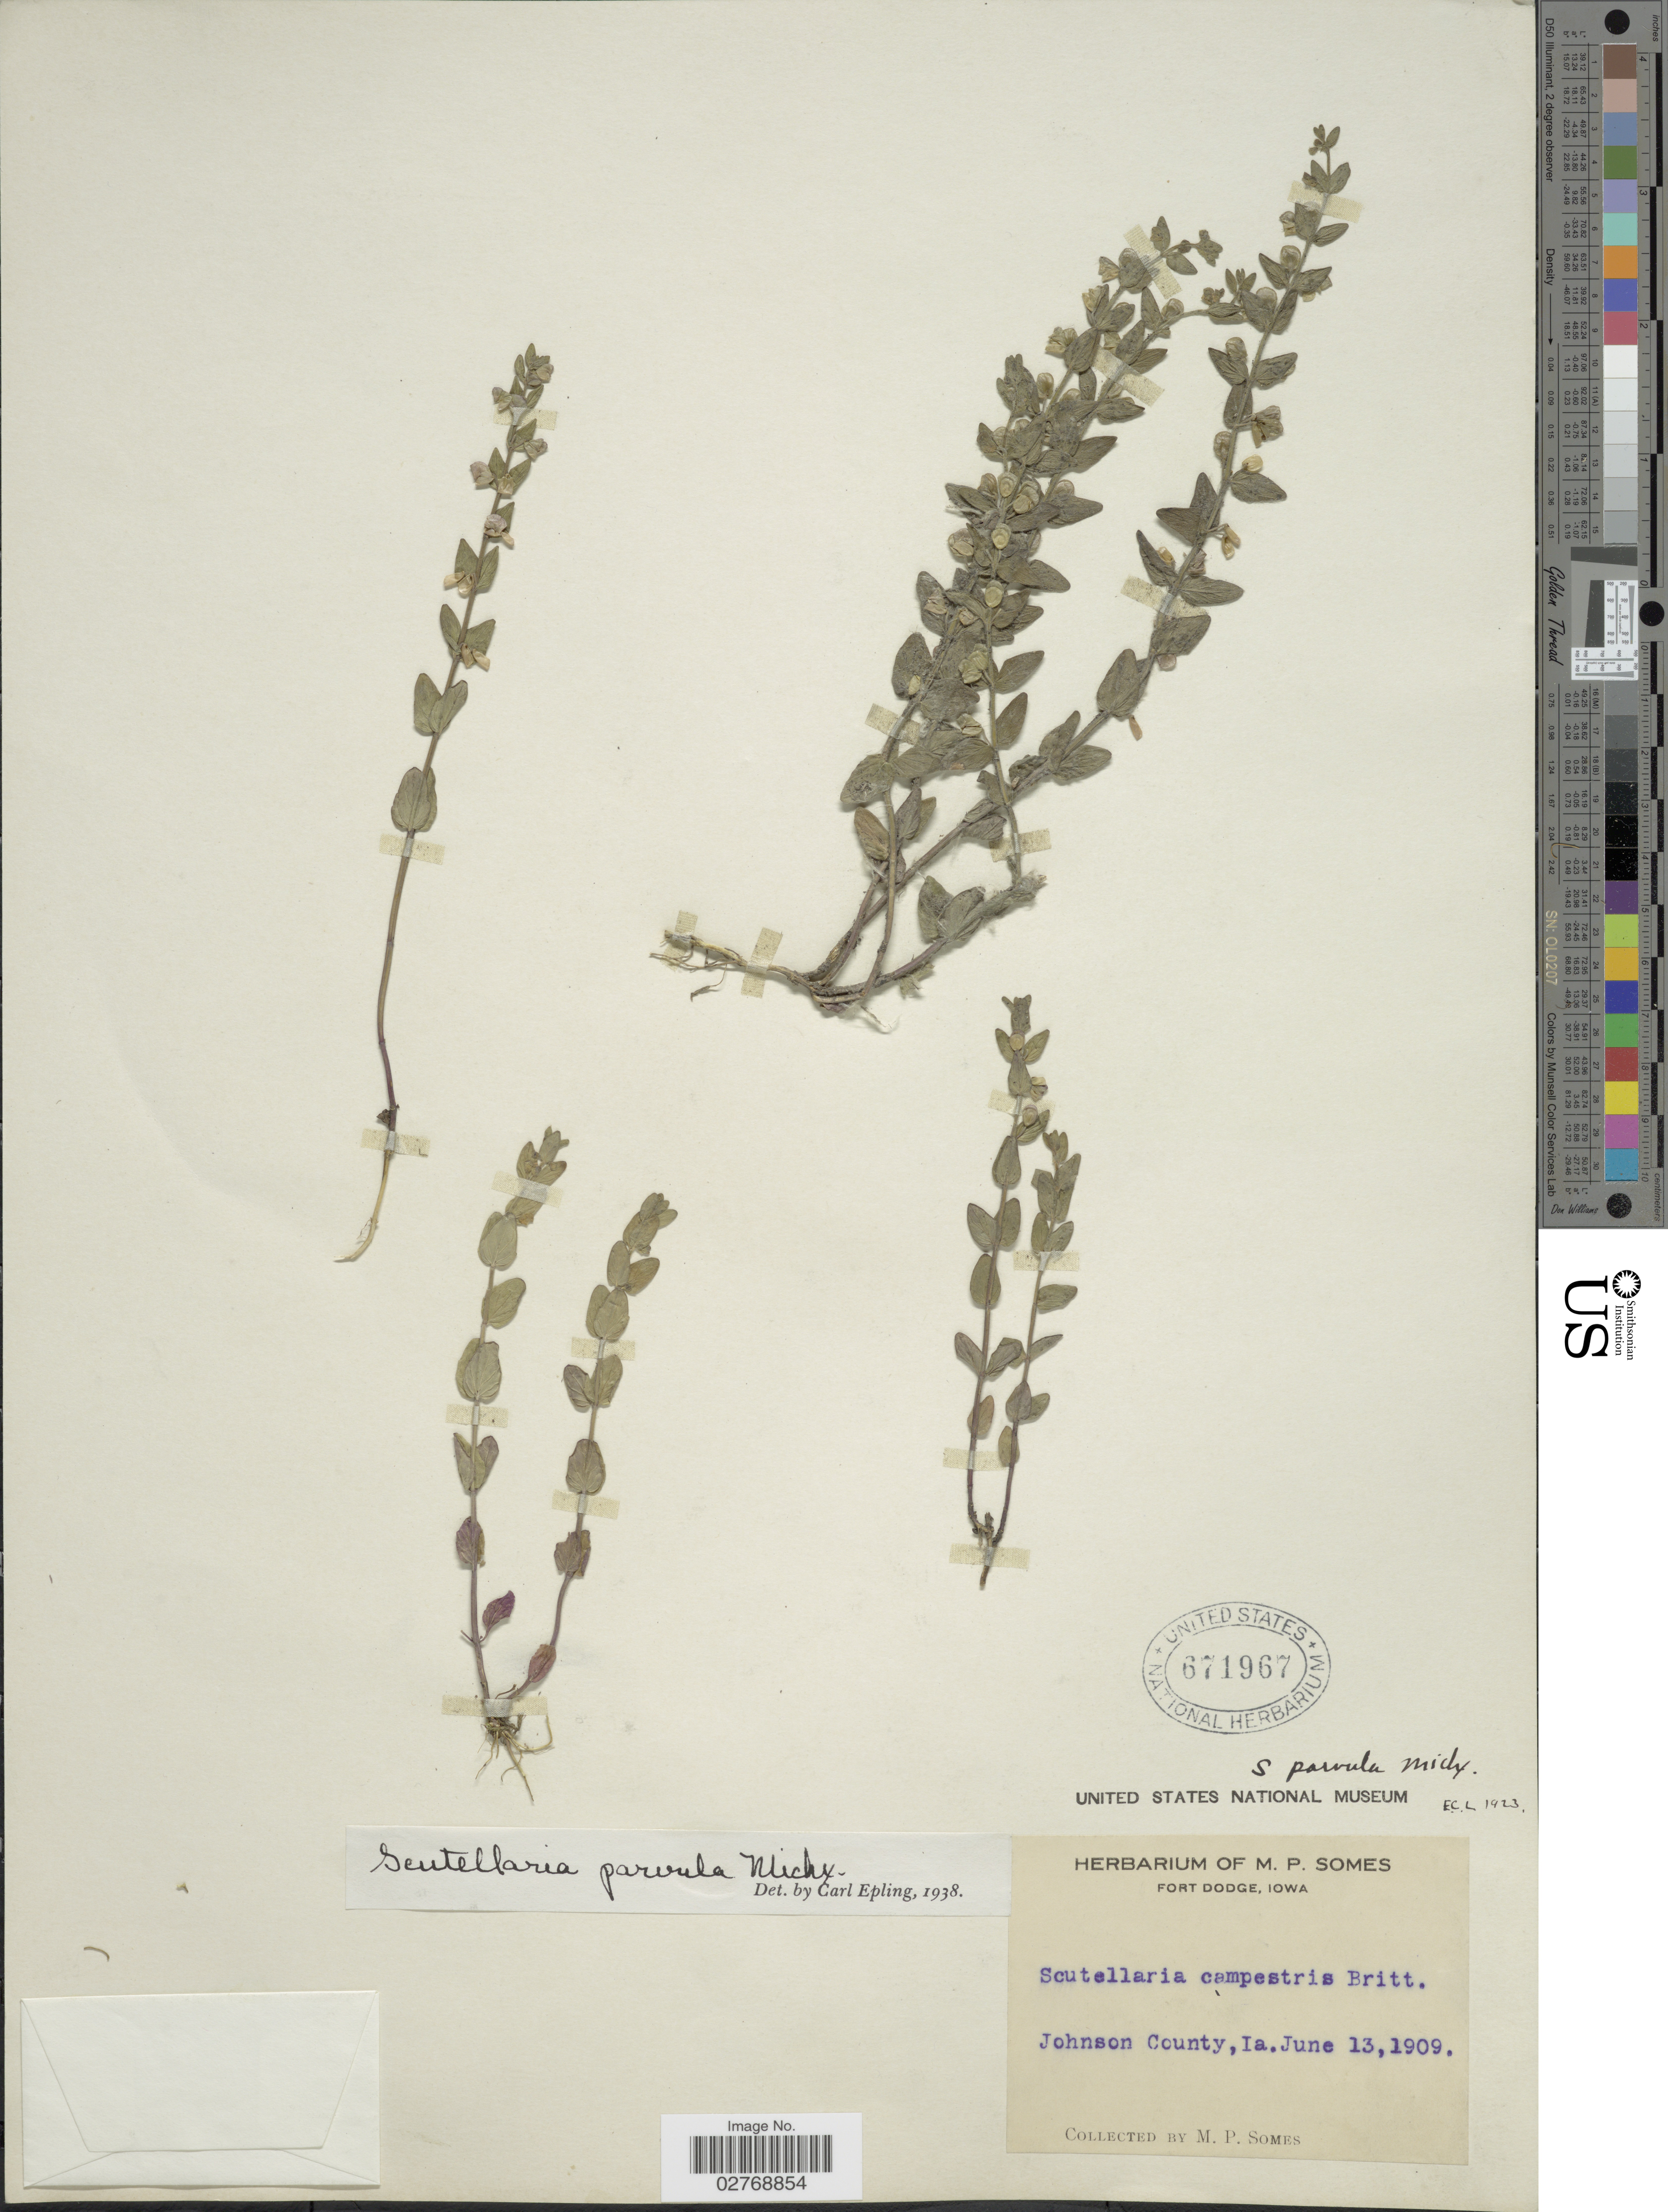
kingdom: Plantae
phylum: Tracheophyta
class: Magnoliopsida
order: Lamiales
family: Lamiaceae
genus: Scutellaria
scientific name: Scutellaria parvula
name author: Michx.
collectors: M. Somes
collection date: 1909-06-13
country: United States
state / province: Iowa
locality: Johnson County.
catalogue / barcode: US 671967